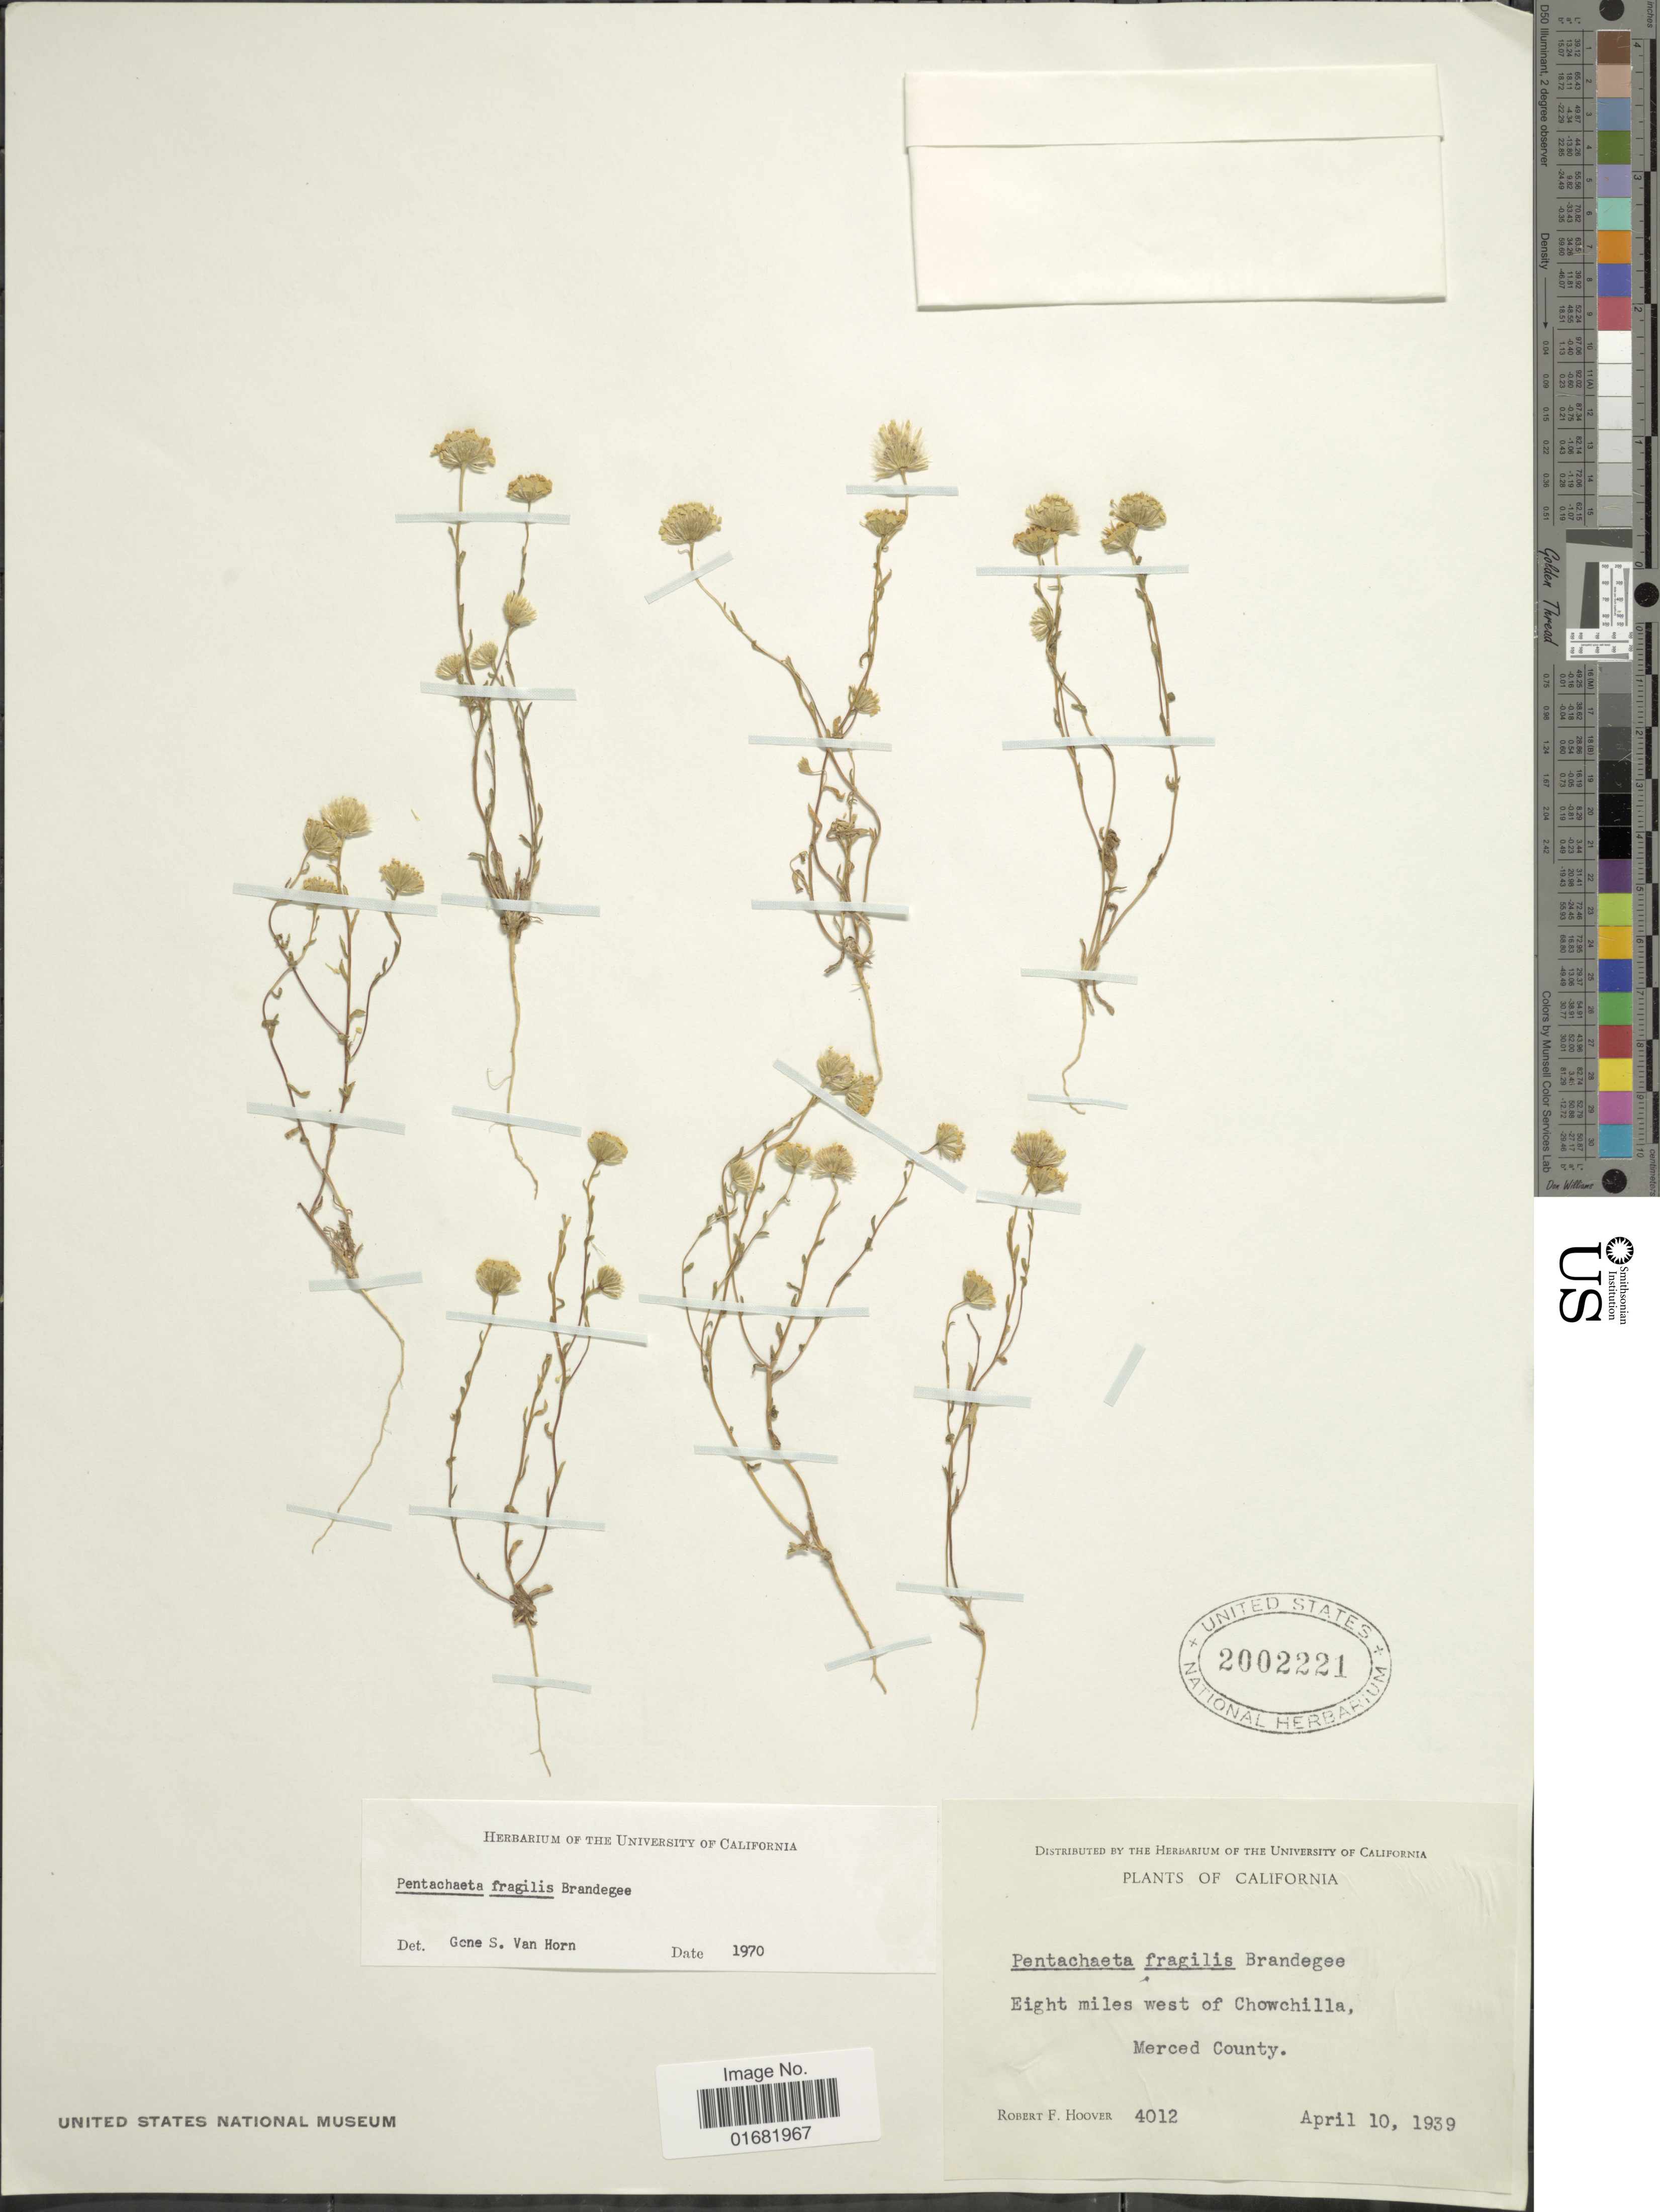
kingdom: Plantae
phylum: Tracheophyta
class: Magnoliopsida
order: Asterales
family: Asteraceae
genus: Pentachaeta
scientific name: Pentachaeta fragilis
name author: Brandegee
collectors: R. F. Hoover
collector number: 4012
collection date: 1939-04-10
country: United States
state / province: California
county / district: Merced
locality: Eight miles west of Chowchilla, Merced County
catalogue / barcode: US 2002221